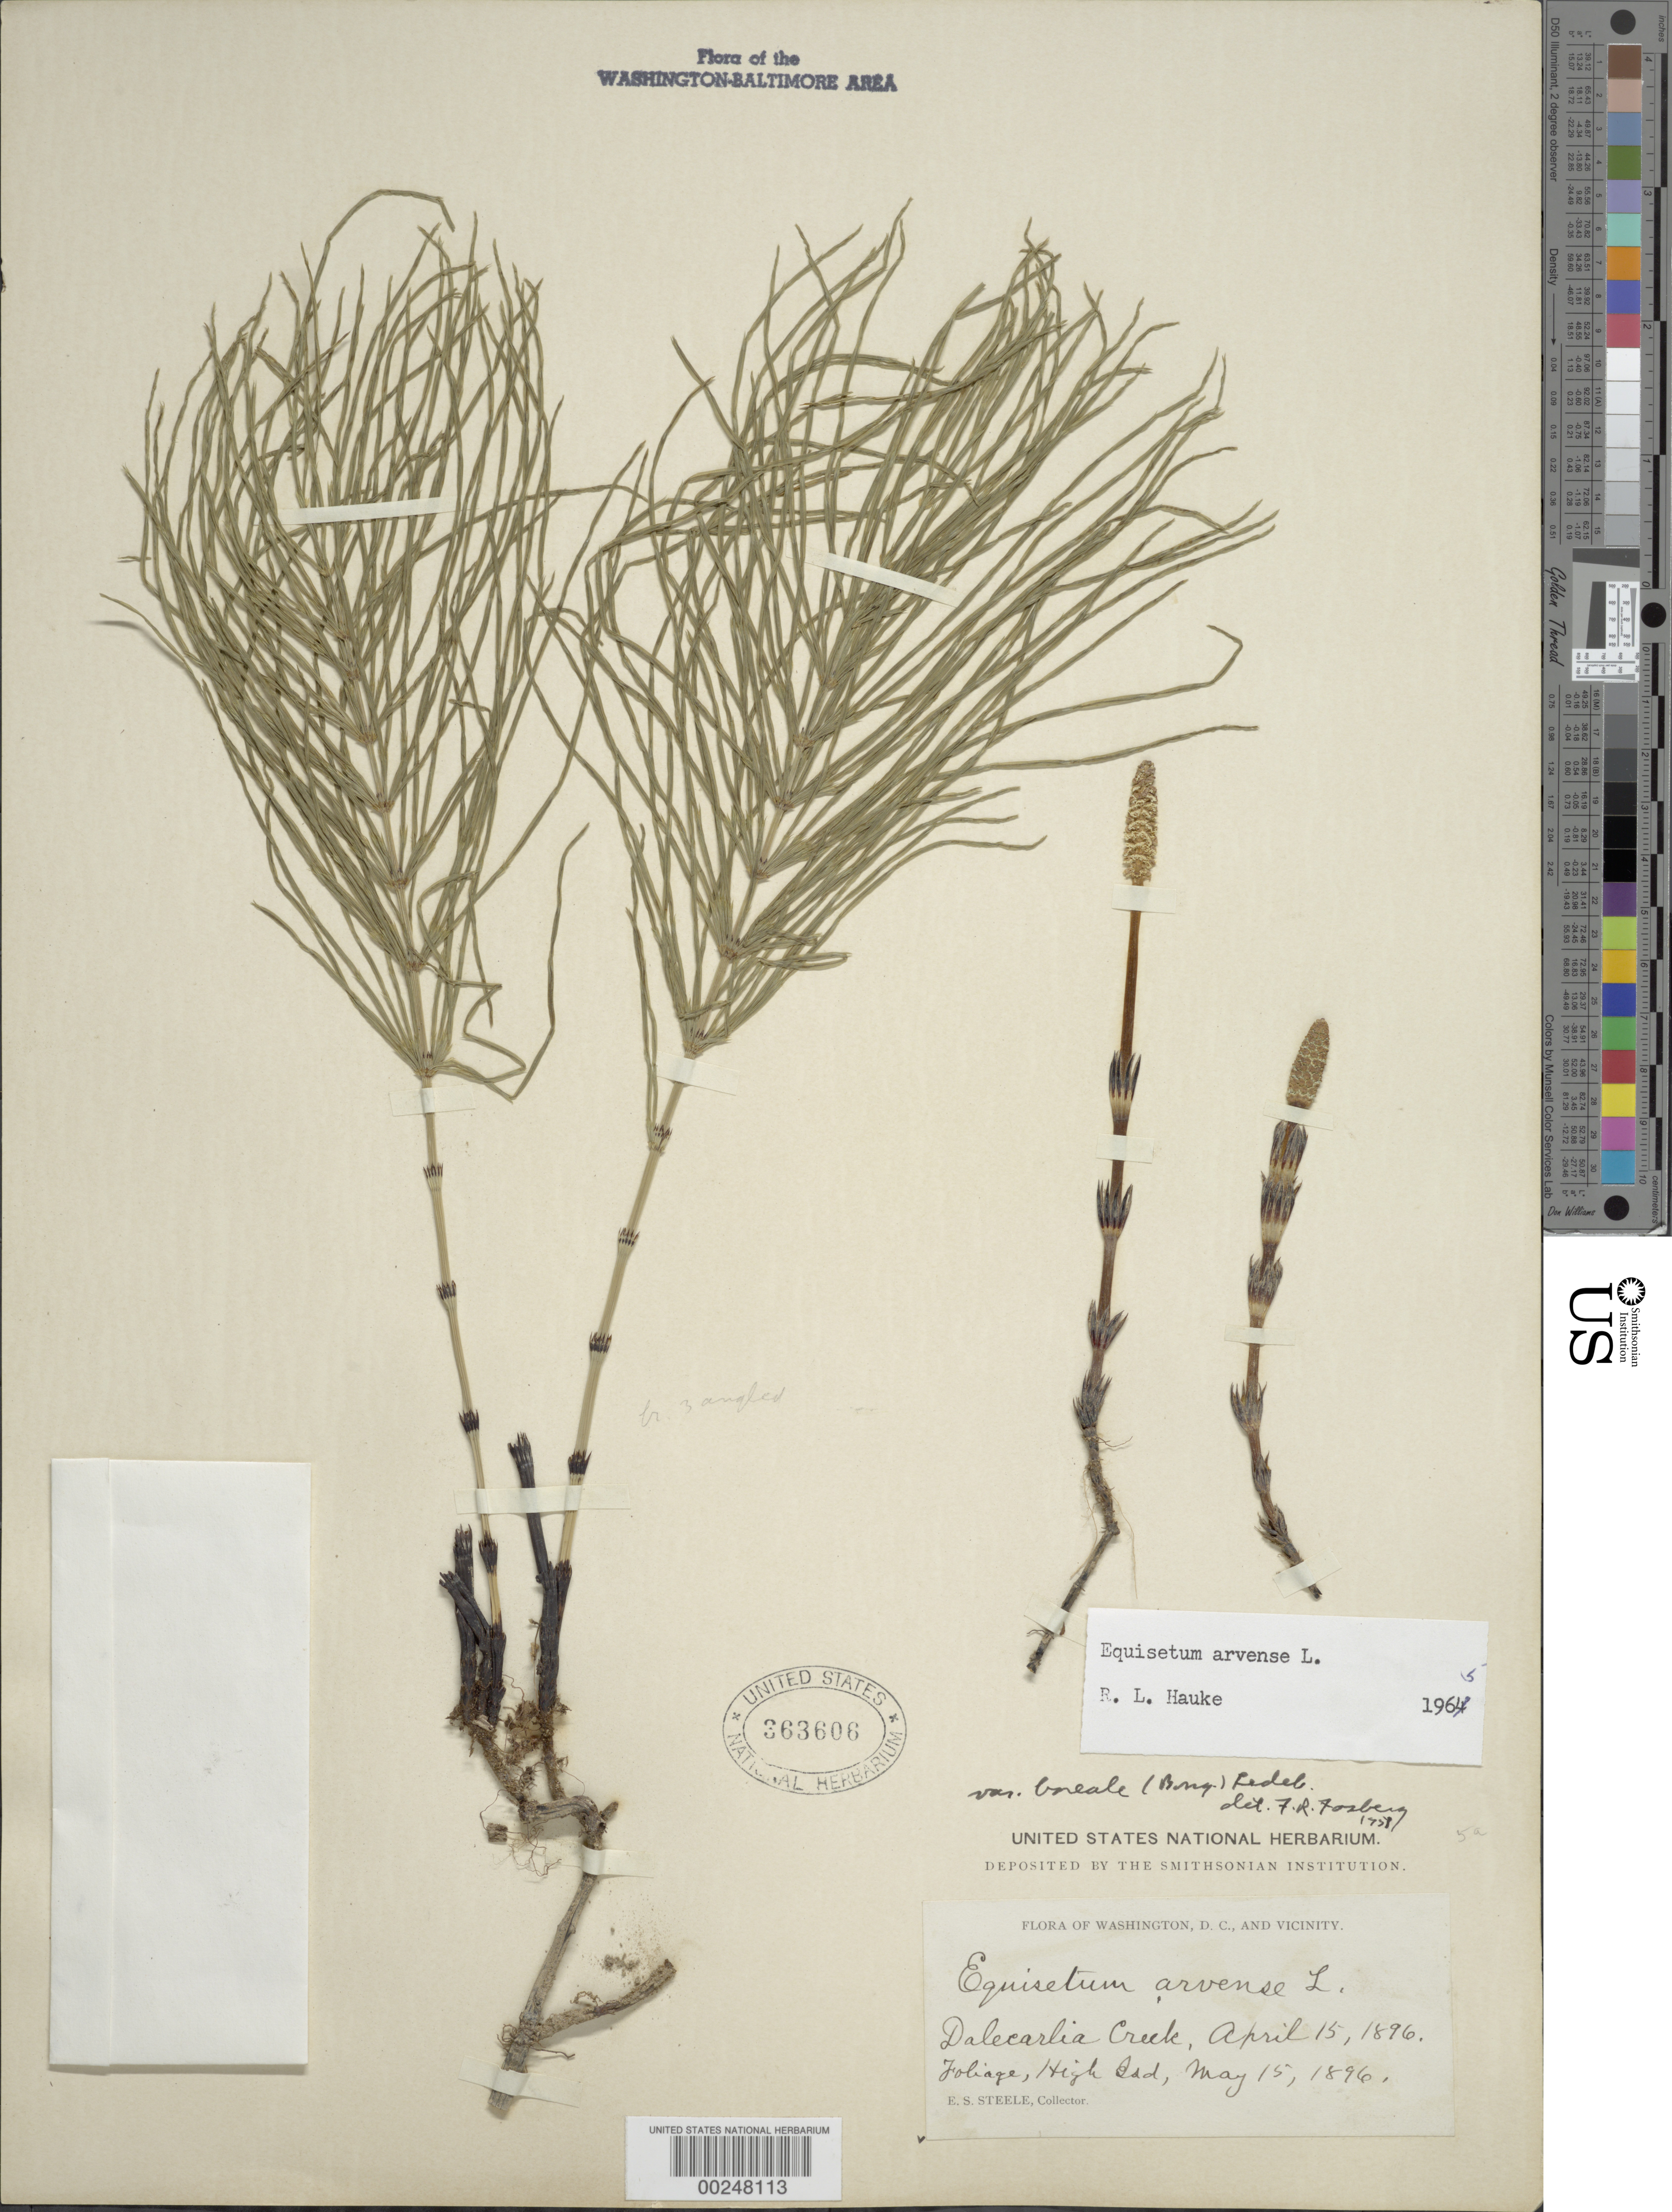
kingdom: Plantae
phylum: Tracheophyta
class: Polypodiopsida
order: Equisetales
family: Equisetaceae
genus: Equisetum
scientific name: Equisetum arvense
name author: L.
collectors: E. Steele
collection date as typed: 15 Apr 1896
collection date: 1896-04-15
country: United States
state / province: District of Columbia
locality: Dalecarlia Creek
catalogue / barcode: US 363606